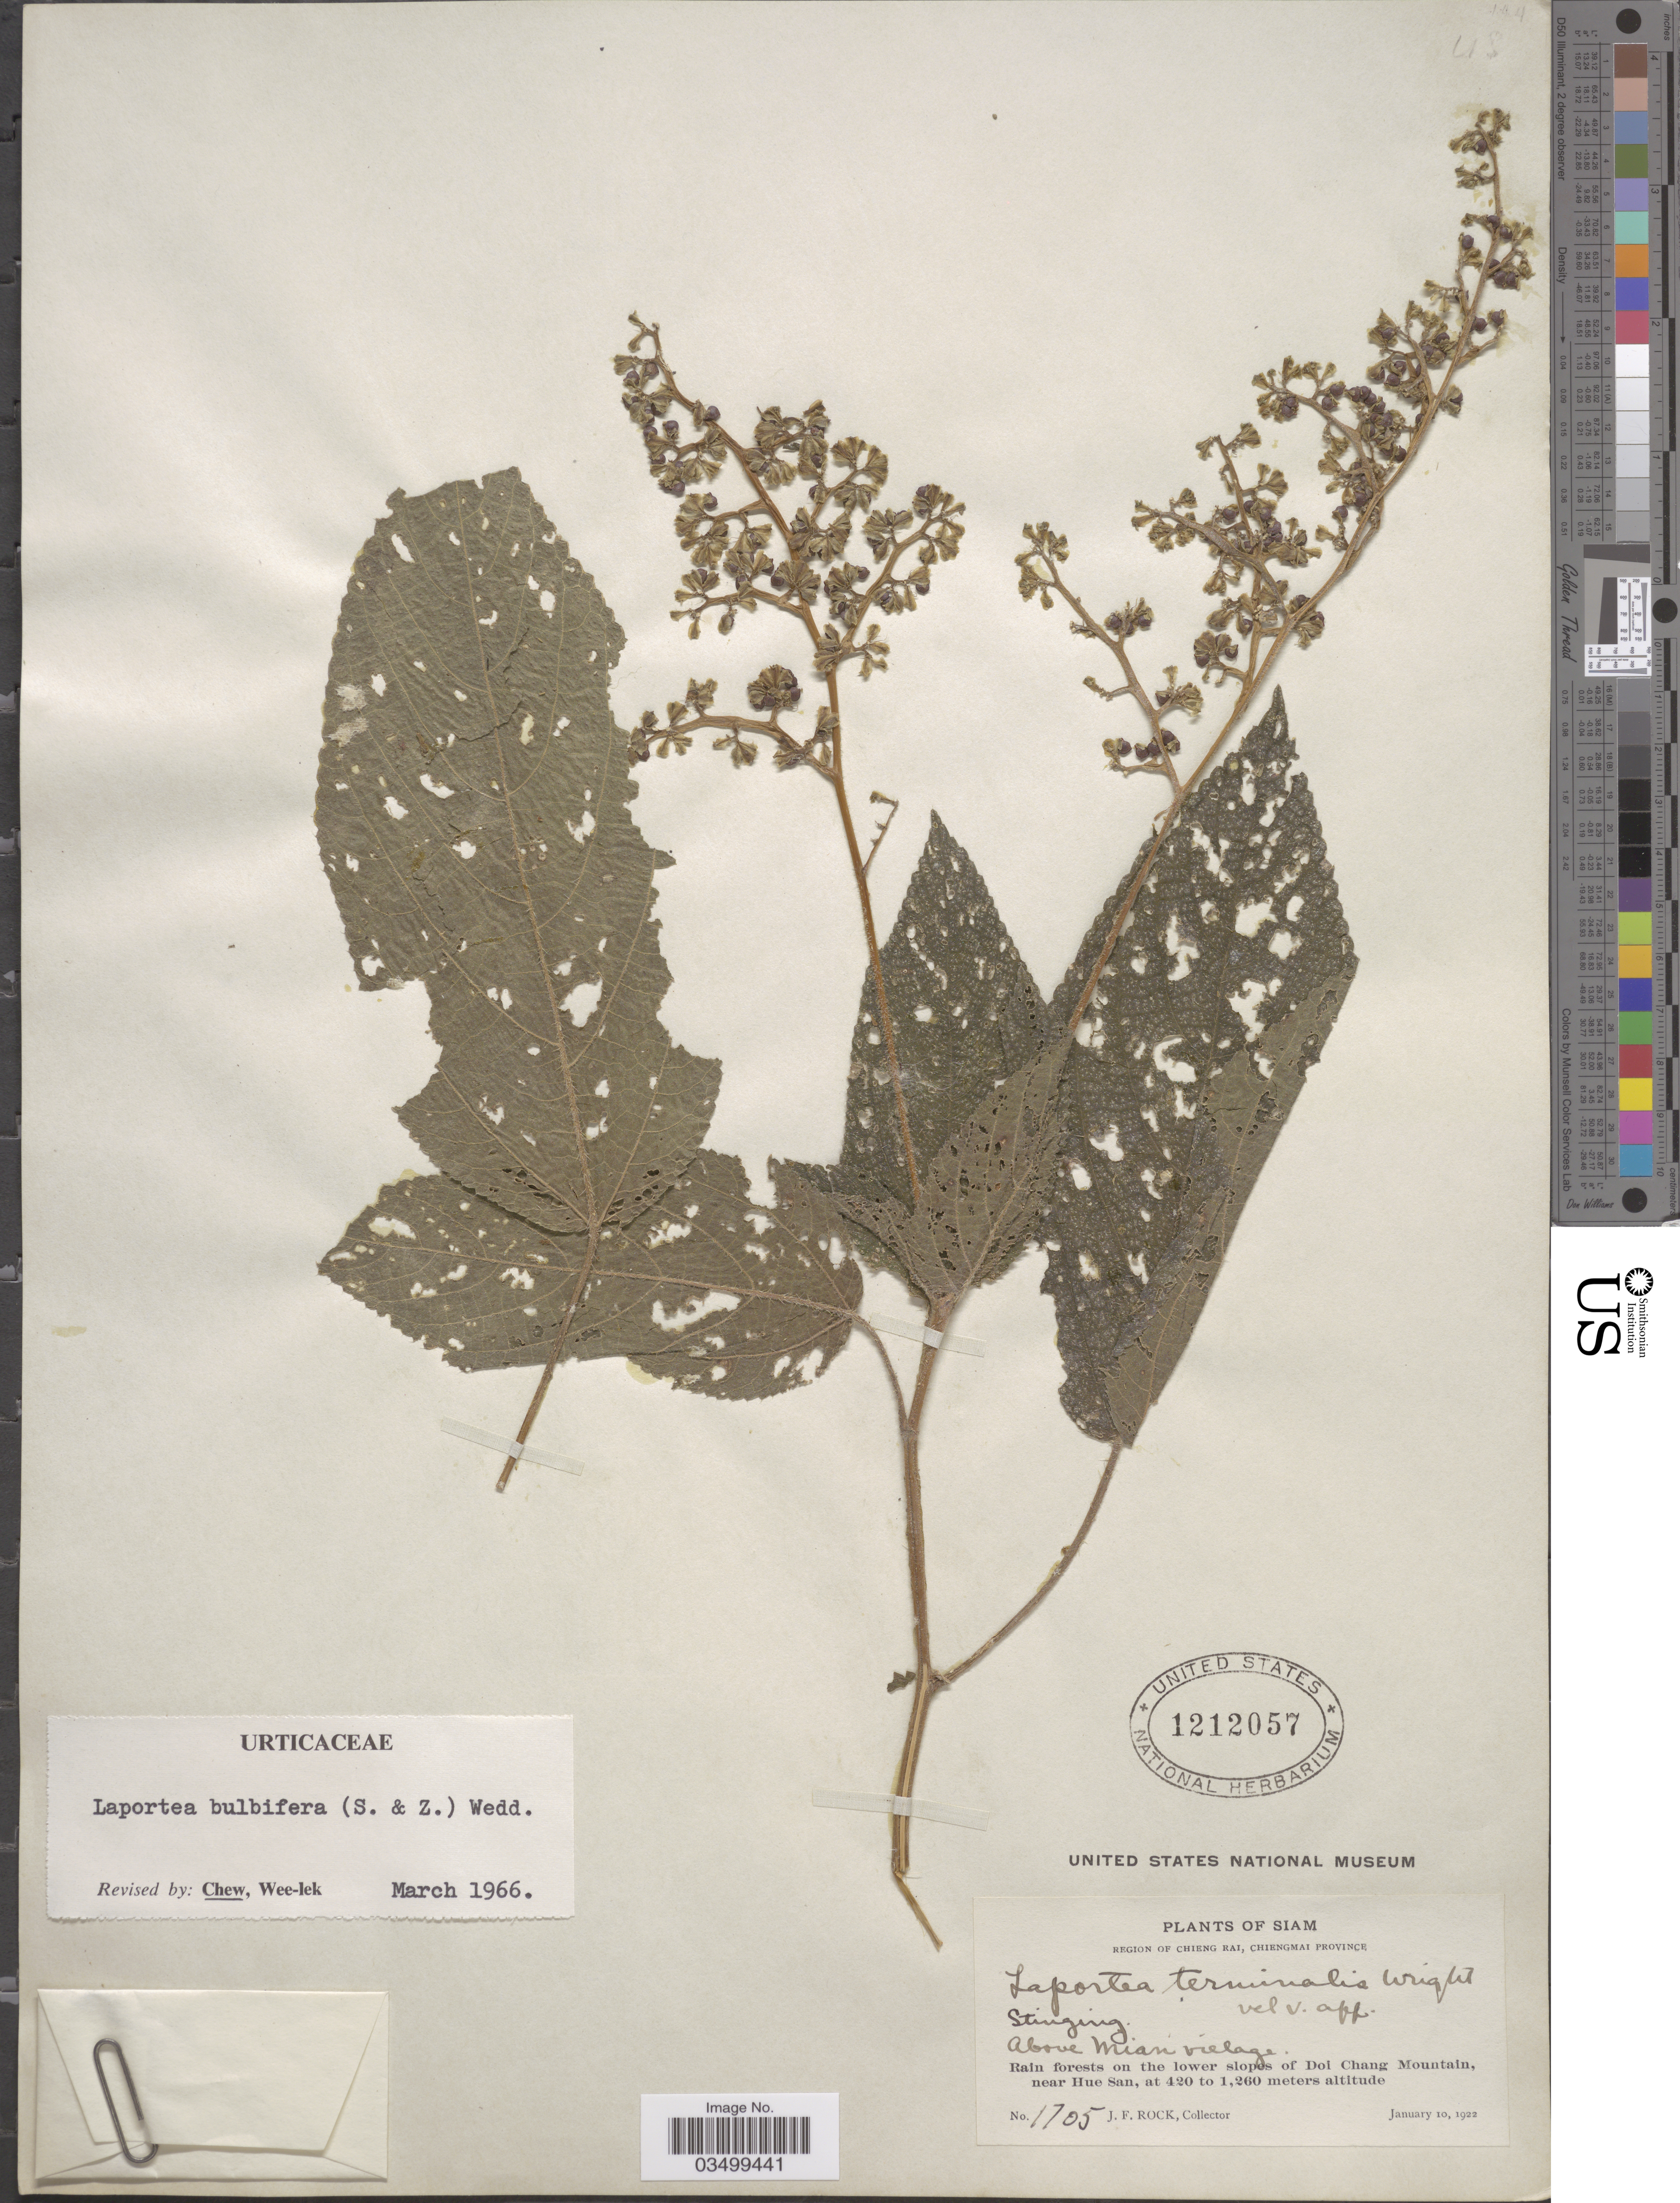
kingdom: Plantae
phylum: Tracheophyta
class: Magnoliopsida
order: Rosales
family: Urticaceae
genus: Laportea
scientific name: Laportea bulbifera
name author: (Siebold & Zucc.) Wedd.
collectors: J. Rock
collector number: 1705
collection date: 1922-01-10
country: Thailand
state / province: Chiang Mai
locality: Siam, Region of Chieng Rai, Chiengmai Province. Above Mian village. Rain forests on the lower slopes of Doi Chang Mountains, near Hue San.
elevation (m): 420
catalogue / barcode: US 1212057